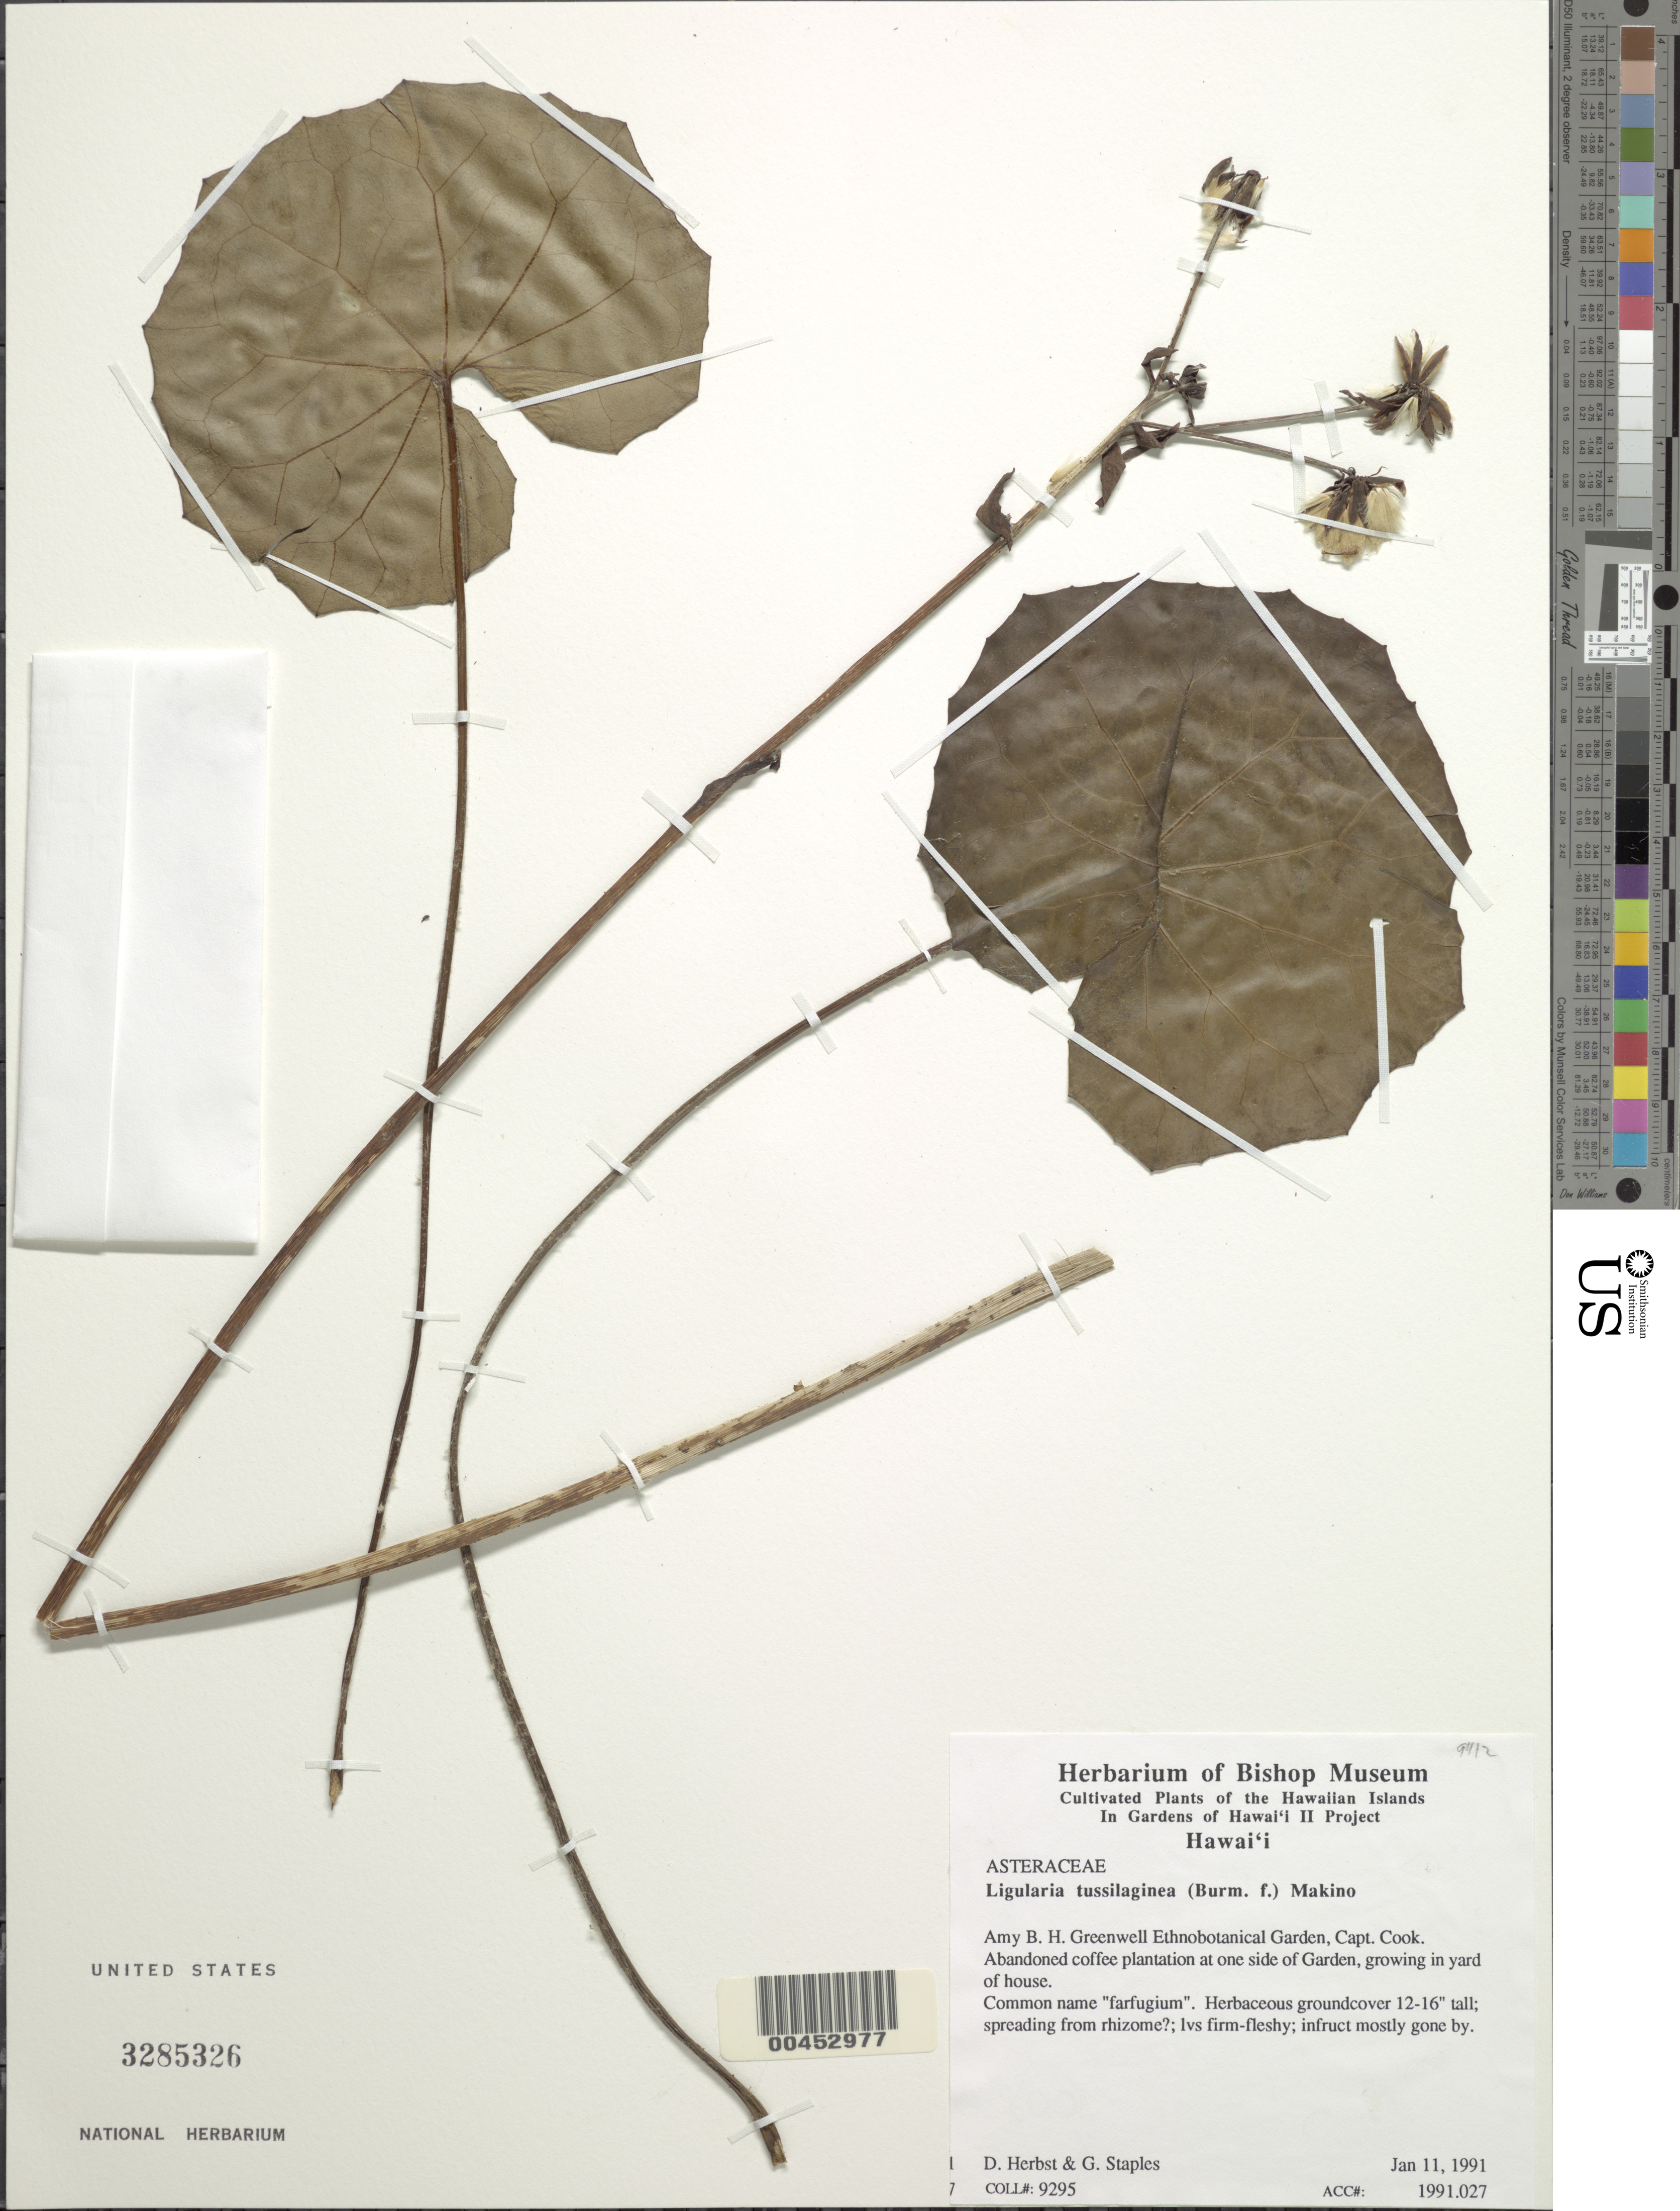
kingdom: Plantae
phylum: Tracheophyta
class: Magnoliopsida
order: Asterales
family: Asteraceae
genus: Farfugium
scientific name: Farfugium japonicum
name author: (L.) Kitam.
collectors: D. R. Herbst & G. Staples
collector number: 9295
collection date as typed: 11 Jan 1991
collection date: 1991-01-11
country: United States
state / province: Hawaii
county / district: Hawaii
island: Hawaii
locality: Amy B.H. Greenwell Ethnobotanical Garden, Captain Cook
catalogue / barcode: US 3285326